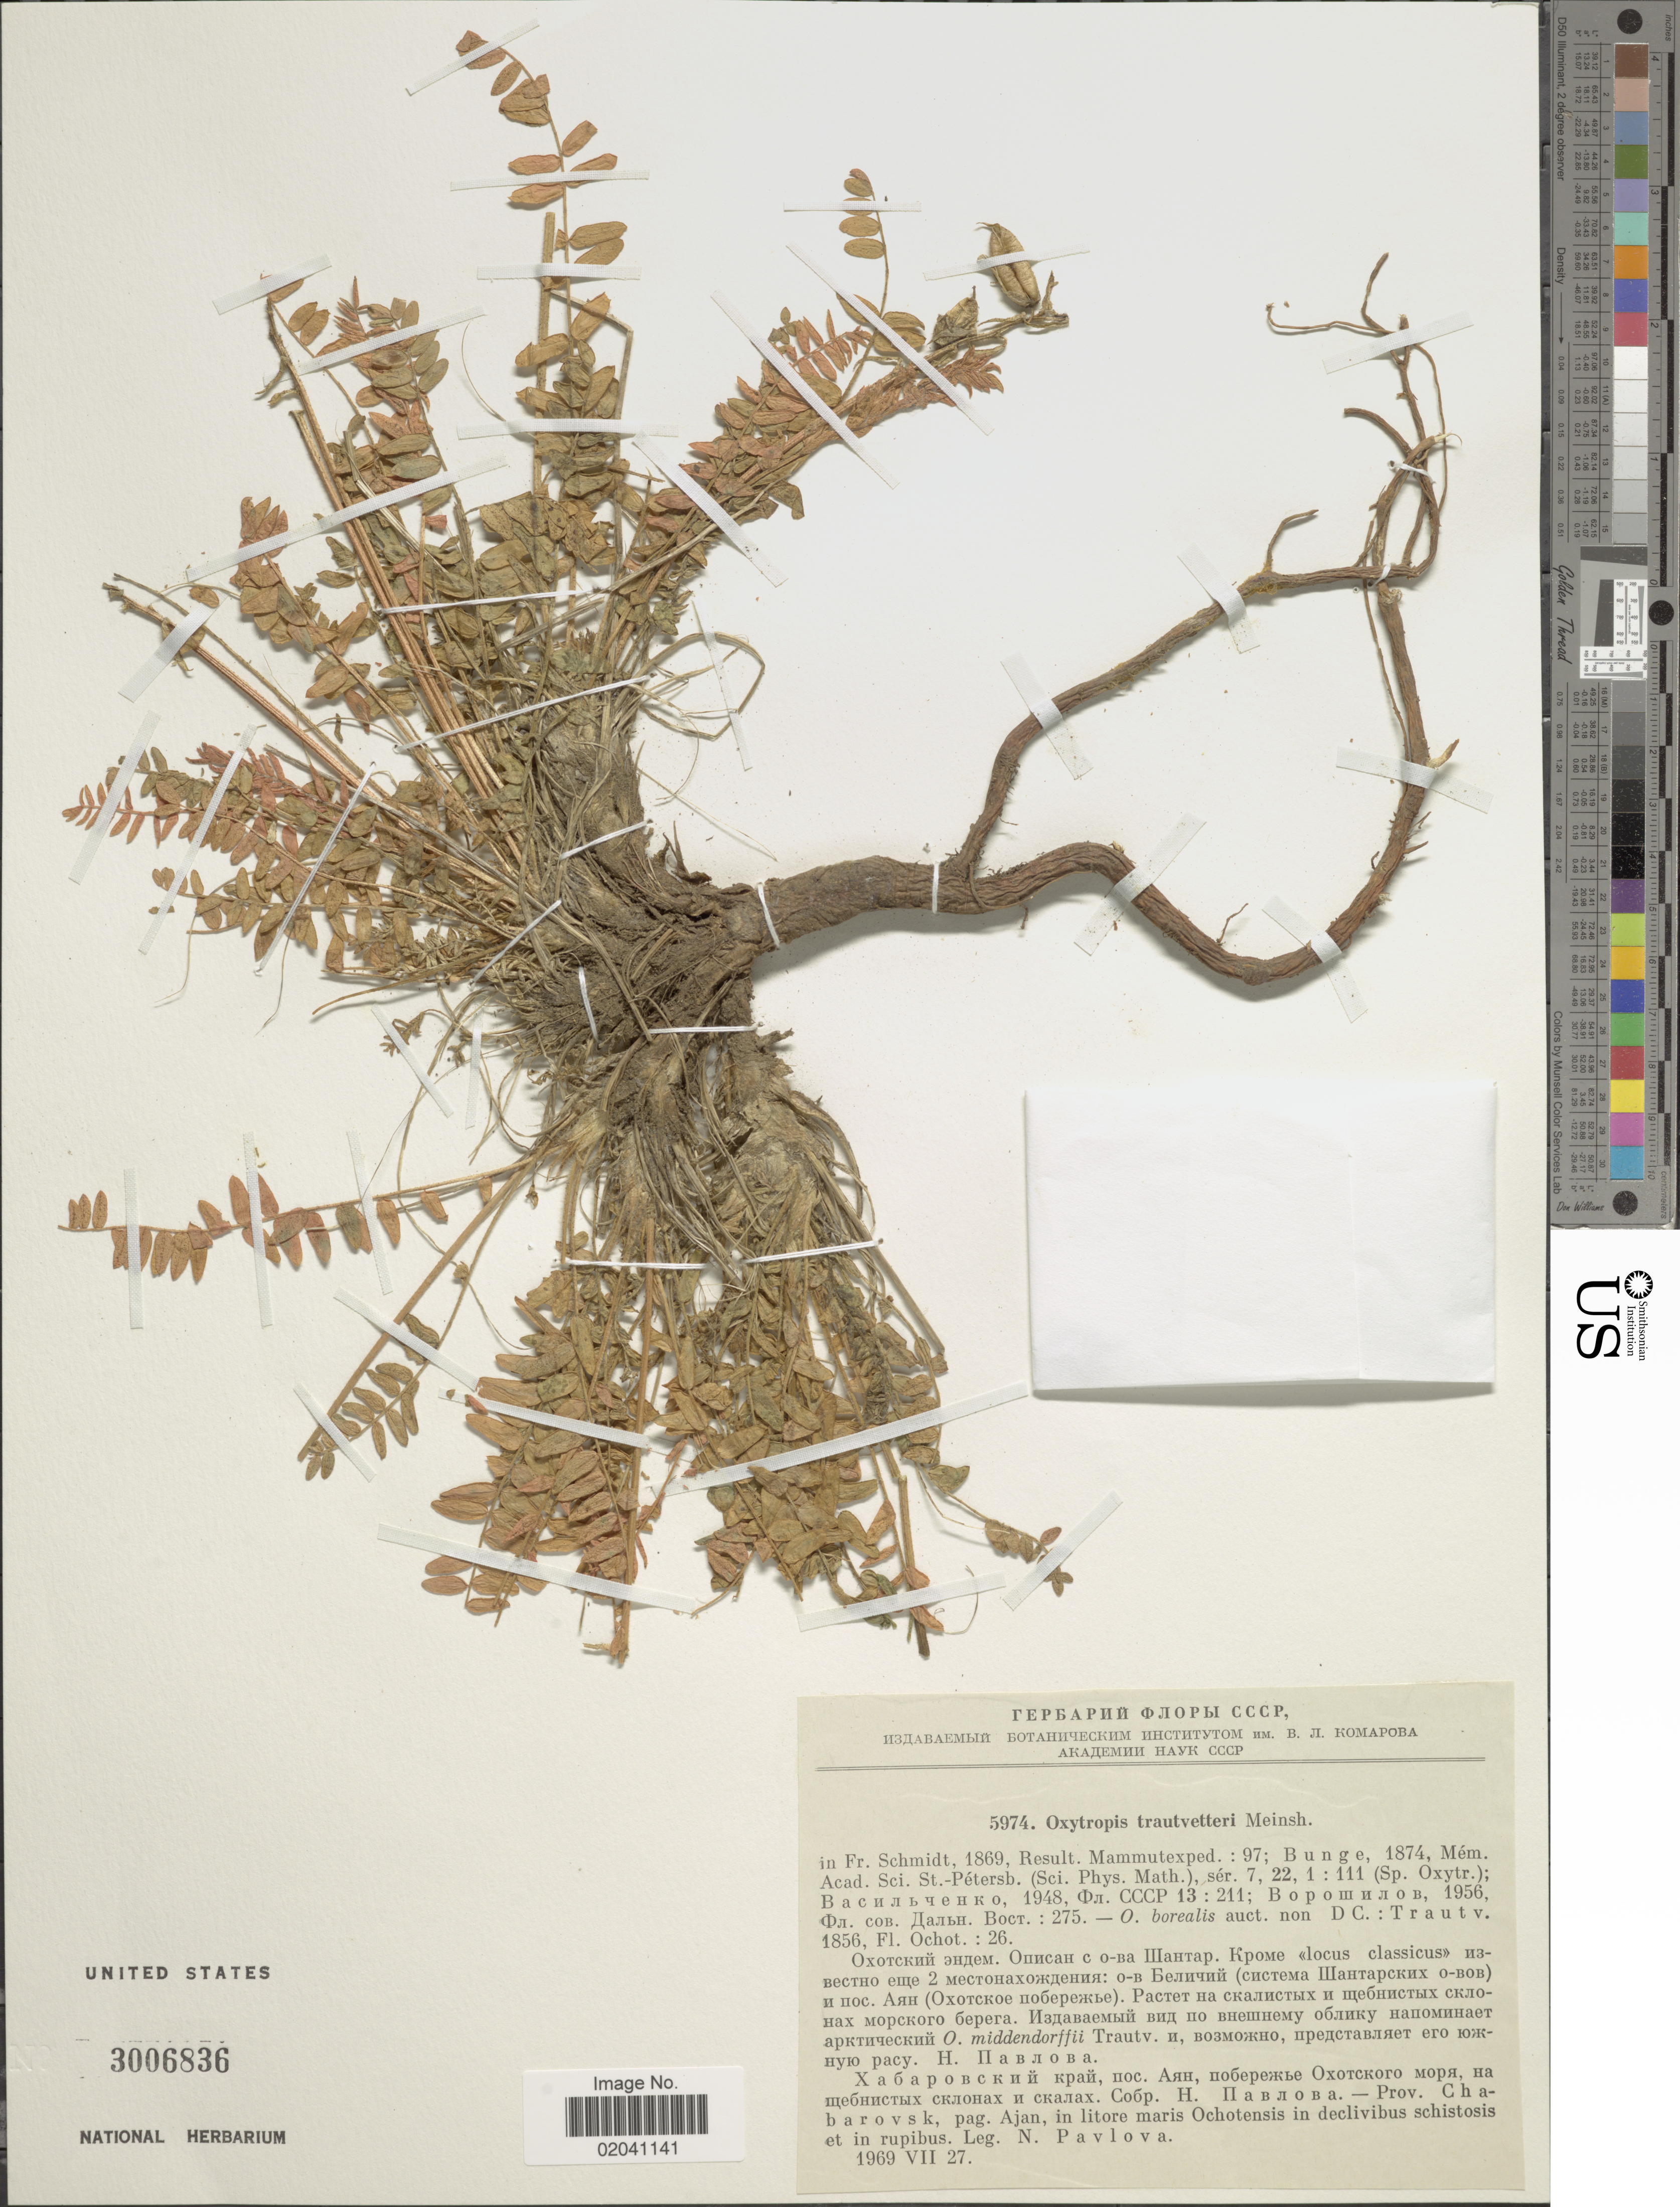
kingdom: Plantae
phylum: Tracheophyta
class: Magnoliopsida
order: Fabales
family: Fabaceae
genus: Oxytropis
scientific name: Oxytropis trautvetteri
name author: Meinsh.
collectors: N. Pavlova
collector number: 5974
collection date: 1969-07-27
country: Russian Federation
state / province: Khabarovsk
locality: Prov. Chabarovsk, pag. Ajan, in lotire maris Ochotensis in declivibus schistosis et in rupibus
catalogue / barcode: US 3006836